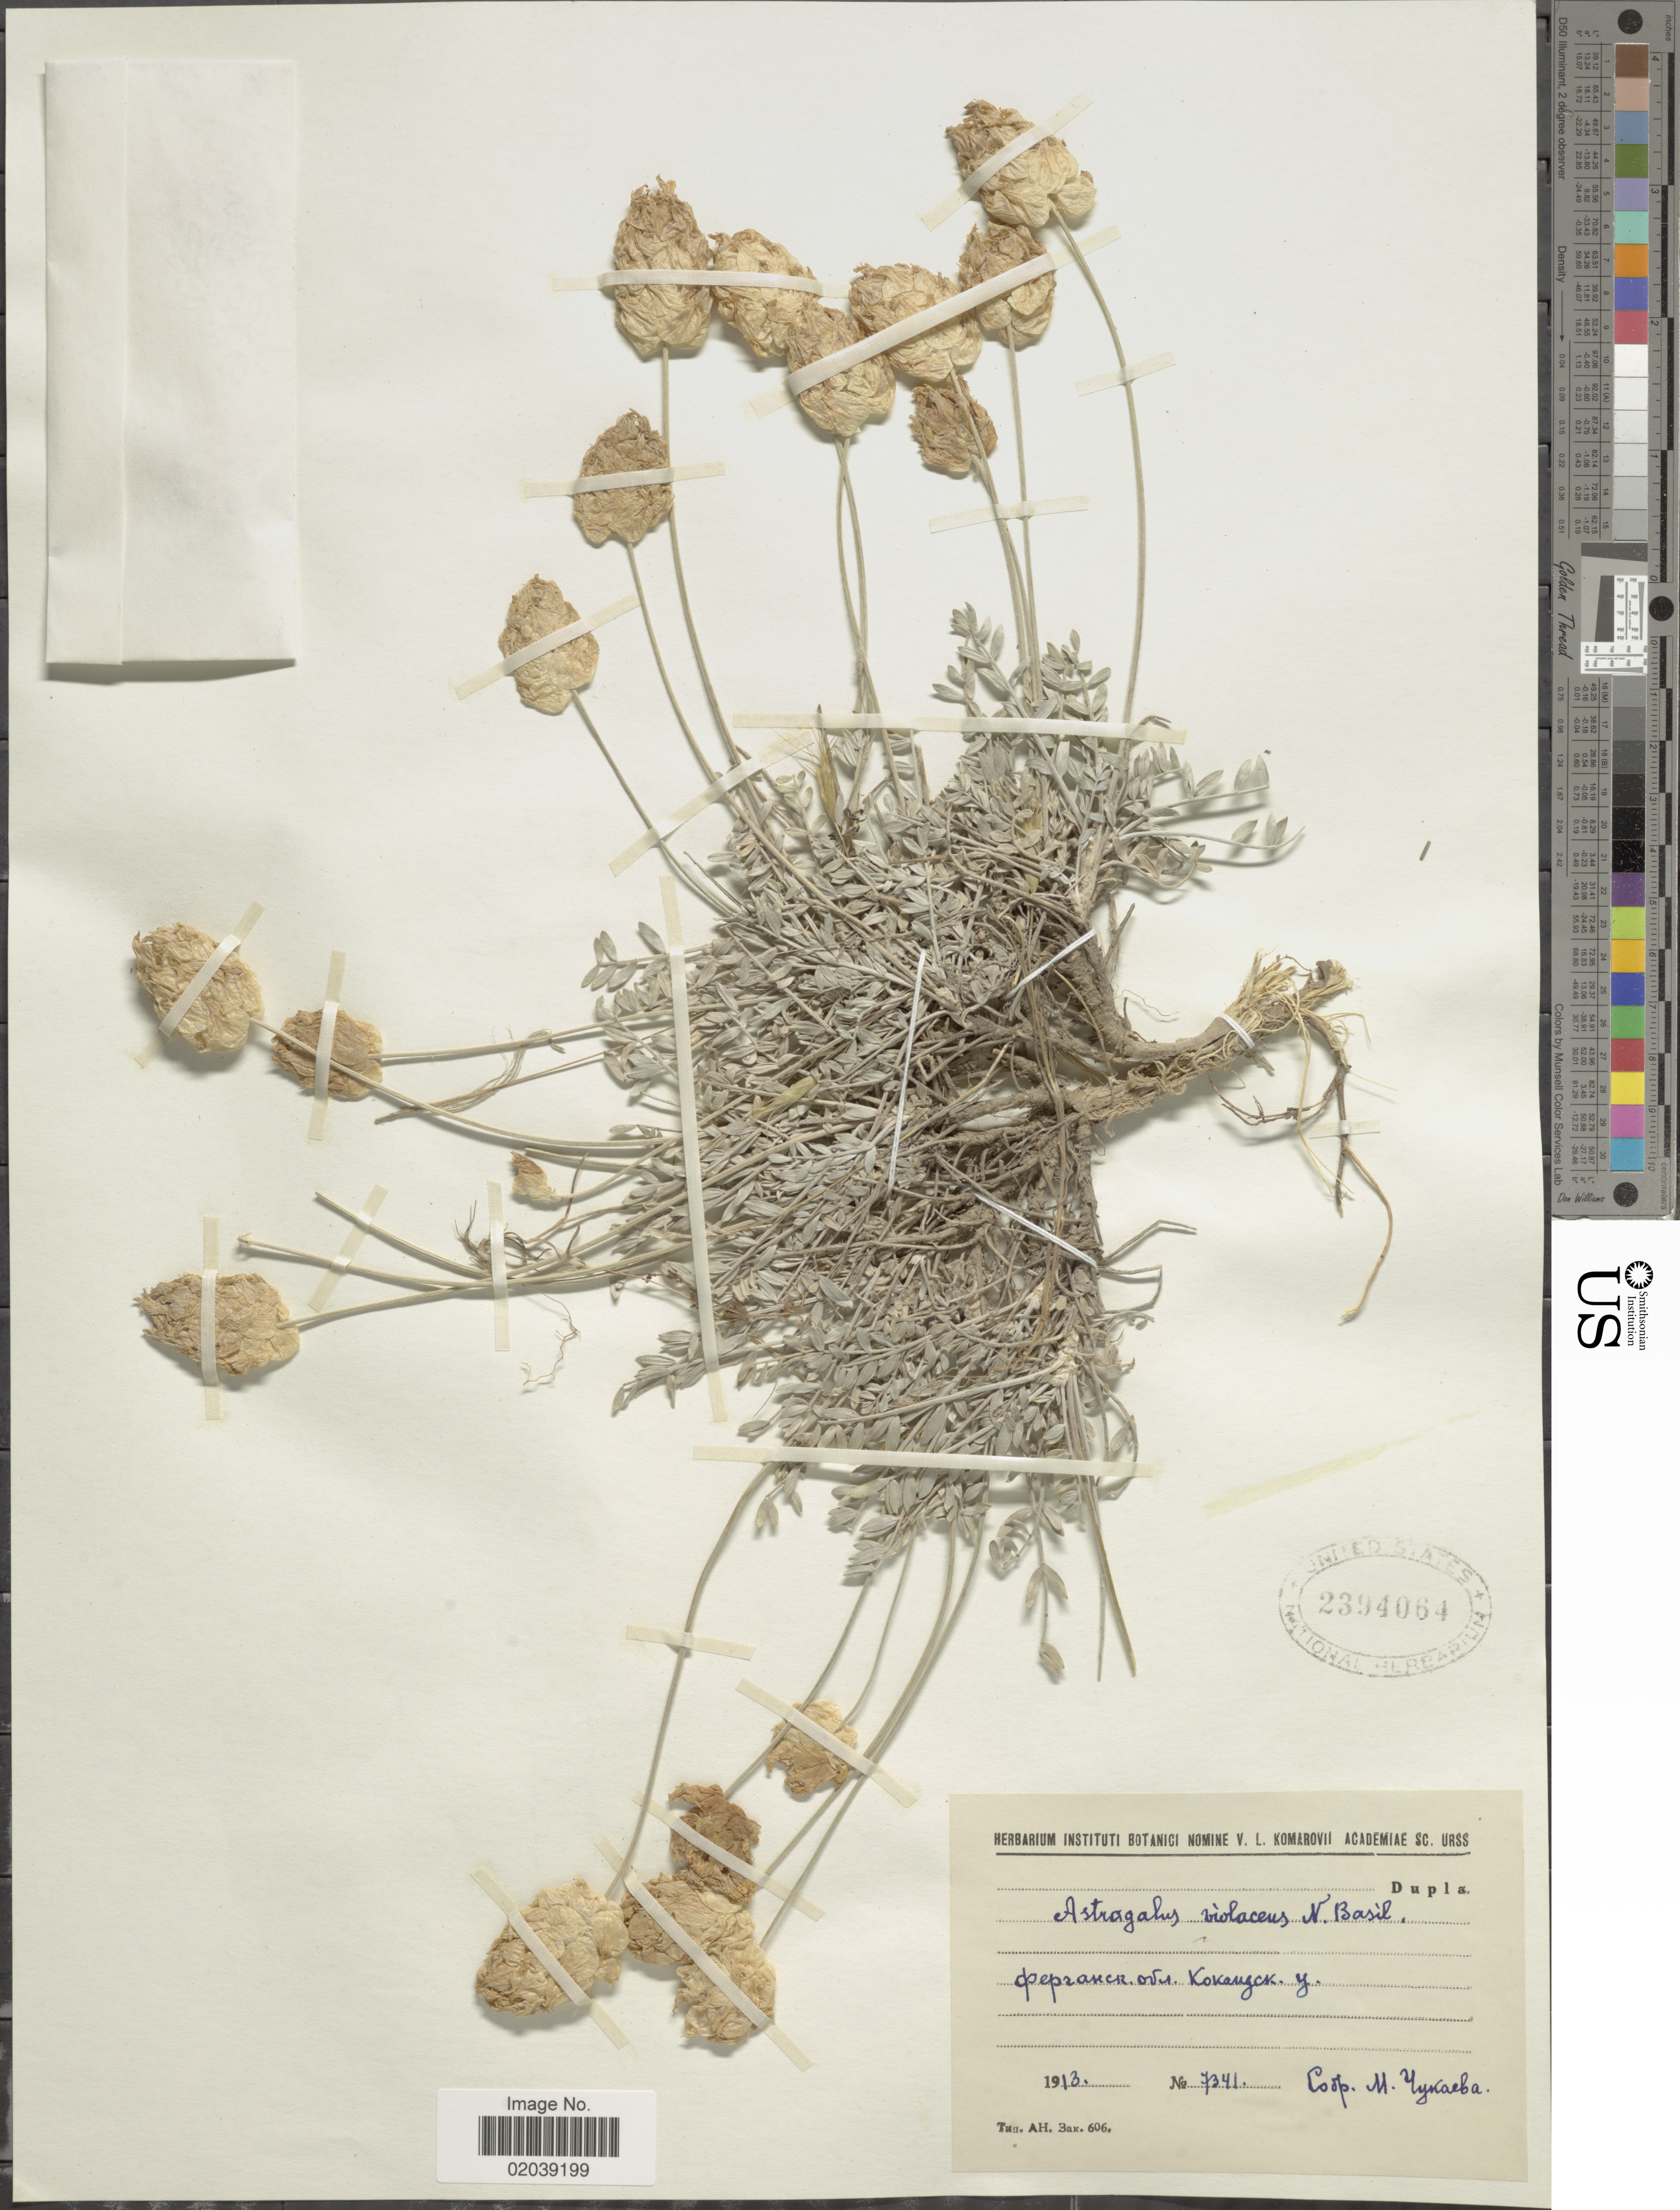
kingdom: Plantae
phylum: Tracheophyta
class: Magnoliopsida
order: Fabales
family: Fabaceae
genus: Astragalus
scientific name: Astragalus violaceus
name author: Basilevskaja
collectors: M. Chukaeva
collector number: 7341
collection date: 1913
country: Uzbekistan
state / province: Farg'ona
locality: Kokand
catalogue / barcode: US 2394064